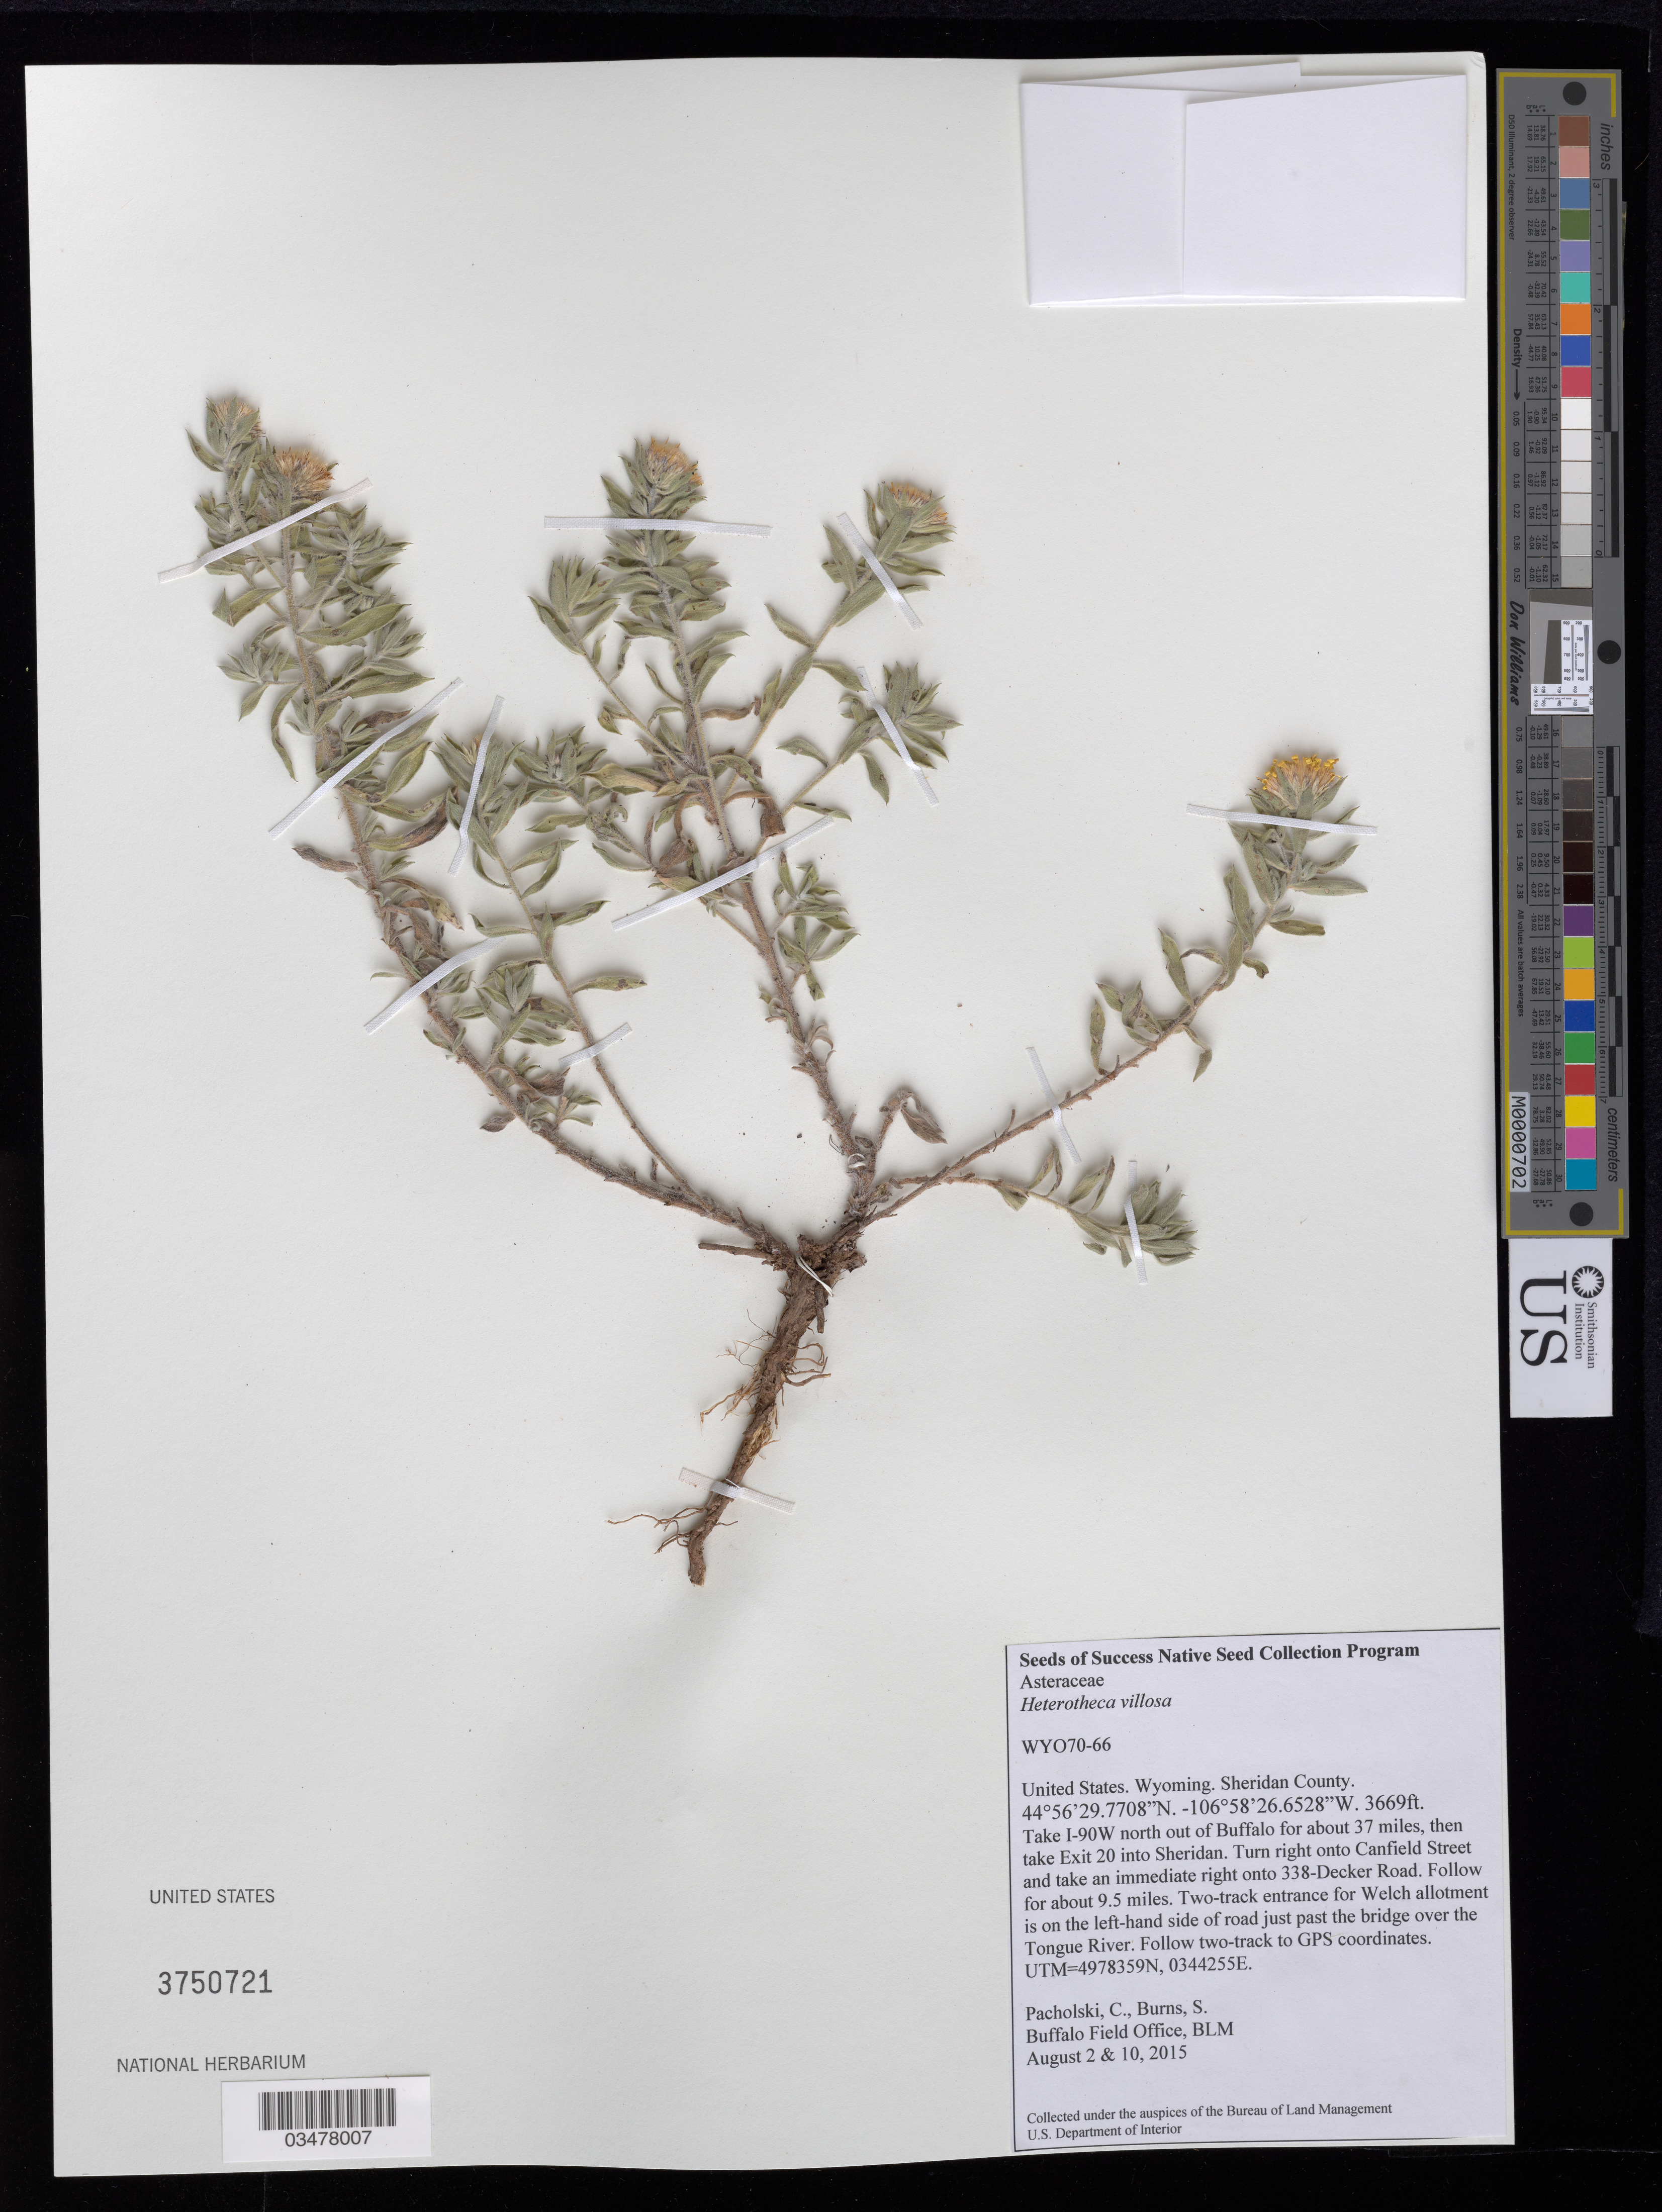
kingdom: Plantae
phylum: Tracheophyta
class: Magnoliopsida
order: Asterales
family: Asteraceae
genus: Heterotheca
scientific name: Heterotheca villosa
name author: (Pursh) Shinners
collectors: C. Pacholski & S. Burns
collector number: WY070-66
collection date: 2015-08-02,2015-08-10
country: United States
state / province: Wyoming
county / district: Sheridan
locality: Welch allotment, just past the bridge over the Tongue River.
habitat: upland grassland, sagebrush steppe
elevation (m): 1118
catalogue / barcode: US 3750721